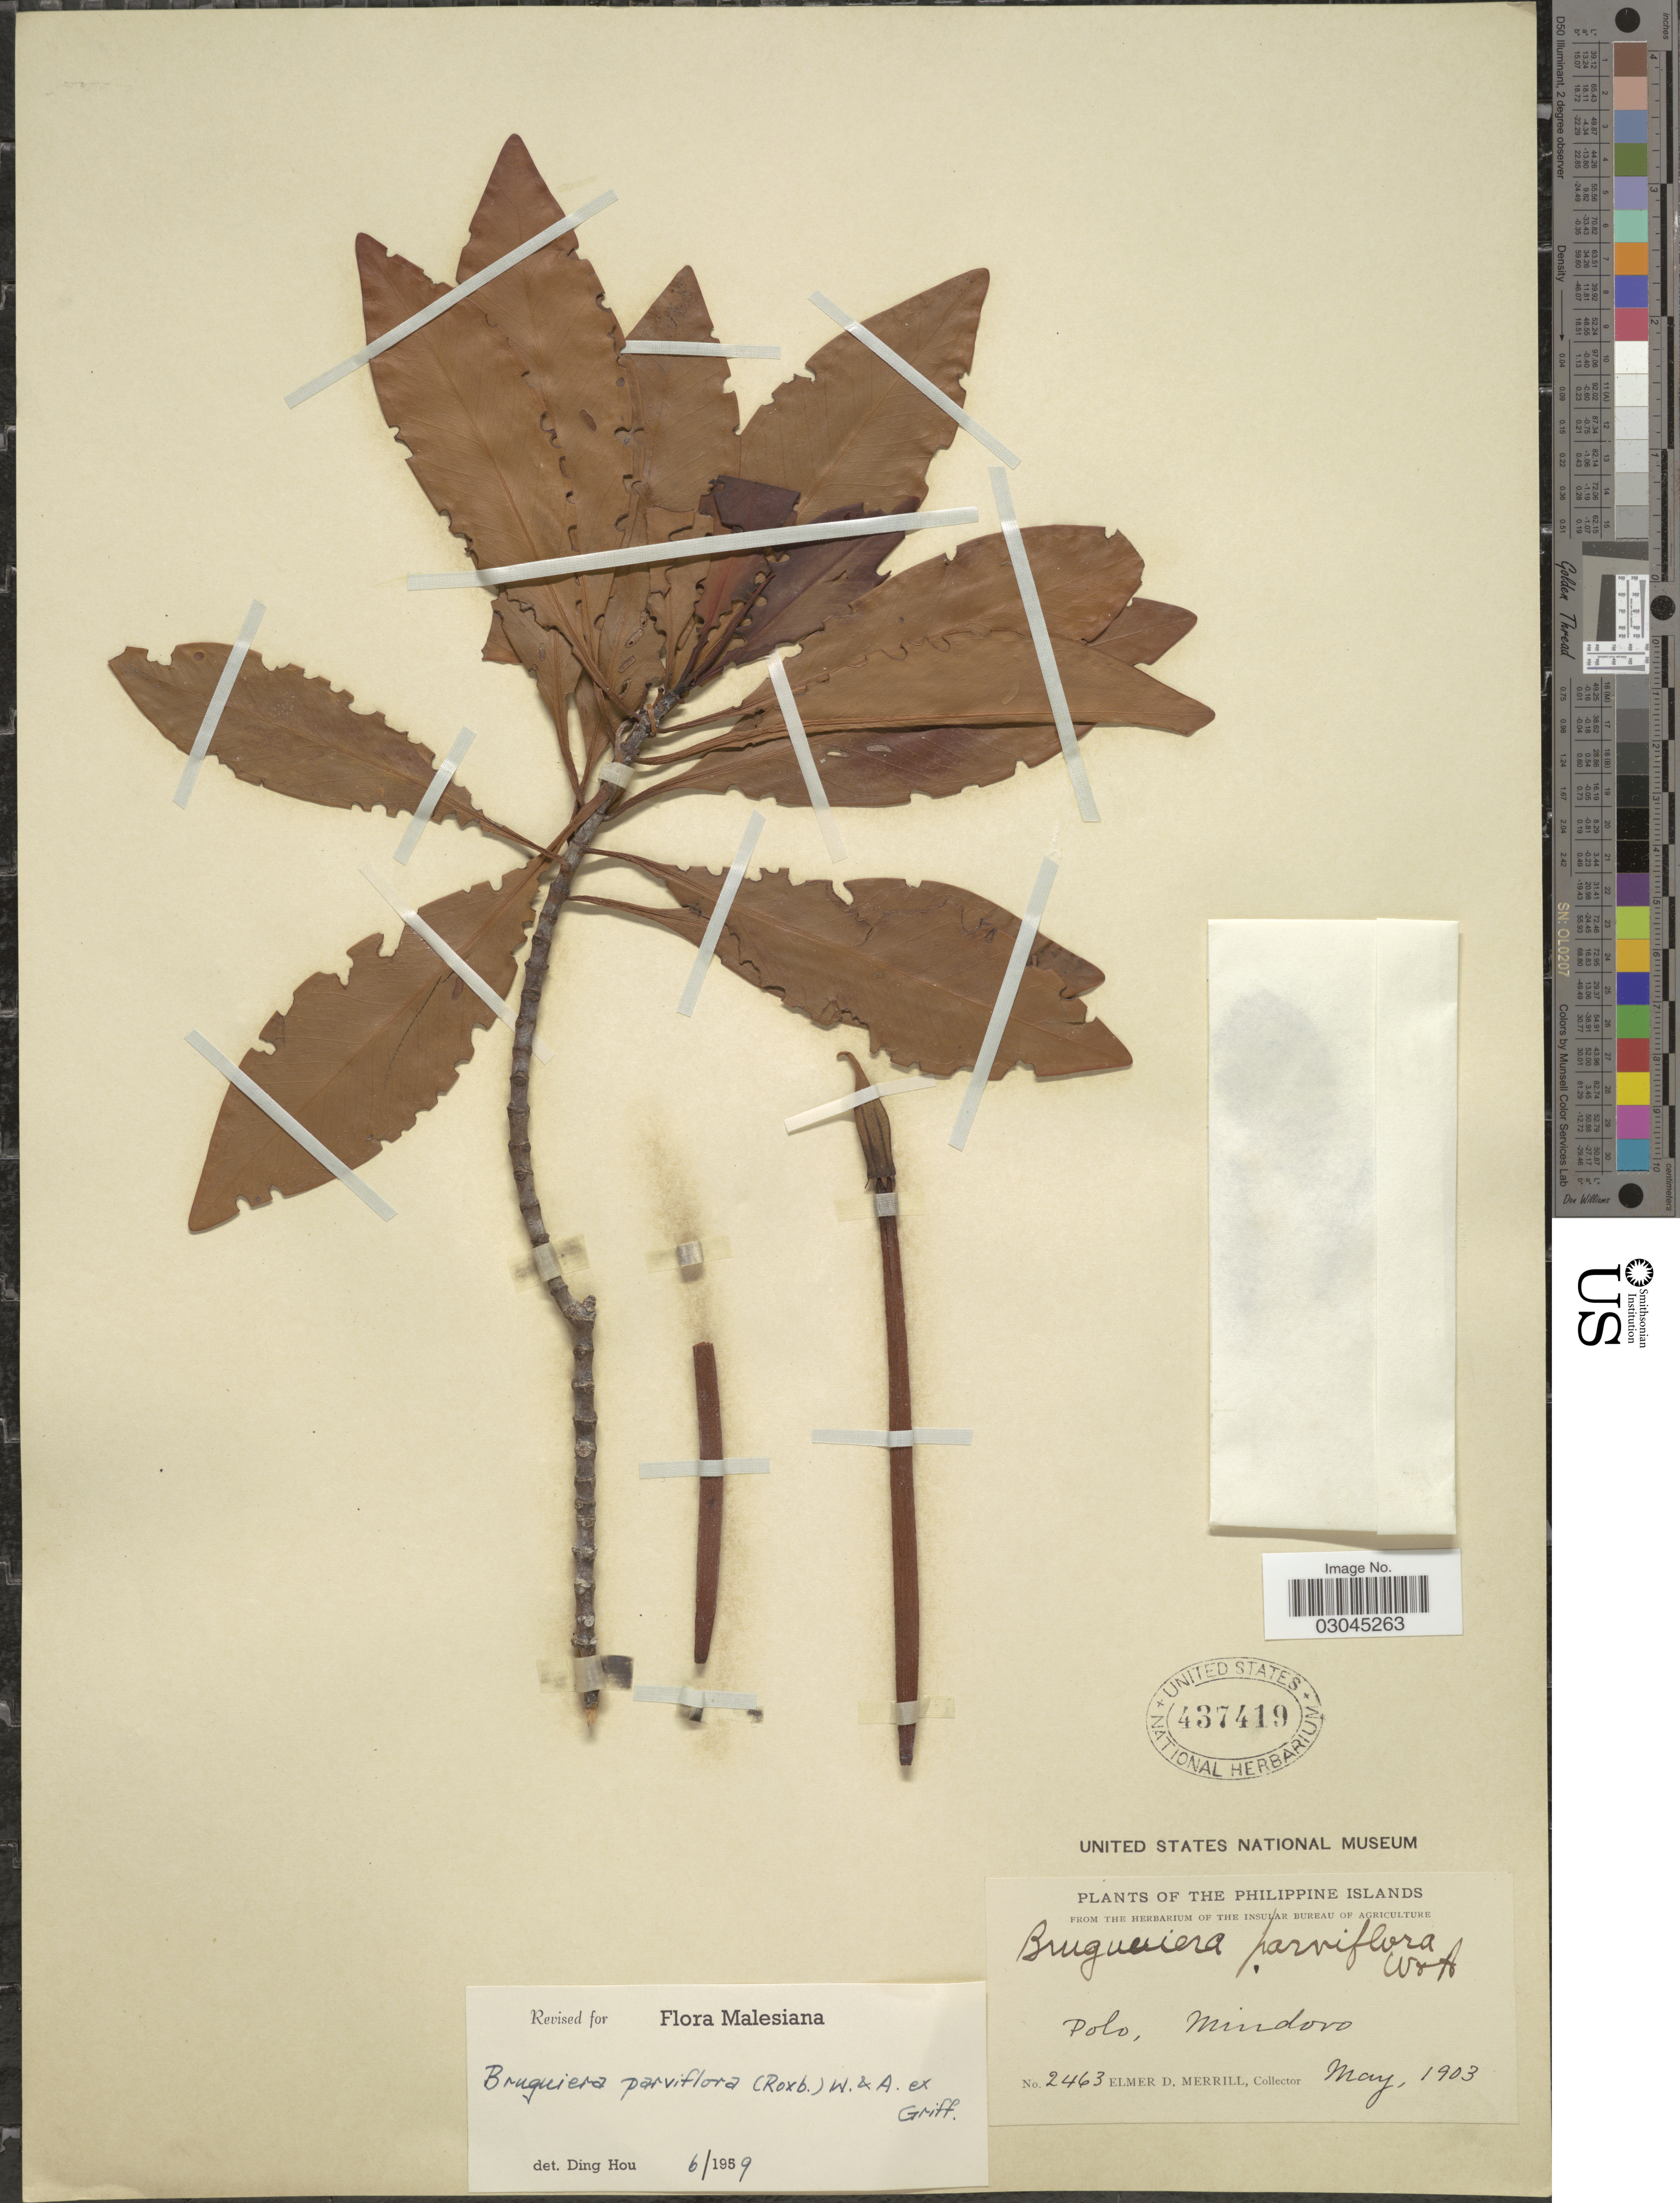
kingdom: Plantae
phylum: Tracheophyta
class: Magnoliopsida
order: Malpighiales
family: Rhizophoraceae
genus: Bruguiera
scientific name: Bruguiera parviflora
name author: (Roxb.) Wight & Arn. ex Griff.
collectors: E. D. Merrill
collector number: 2463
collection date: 1903-05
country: Philippines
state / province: Mimaropa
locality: Polo, Mindoro.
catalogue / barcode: US 437419